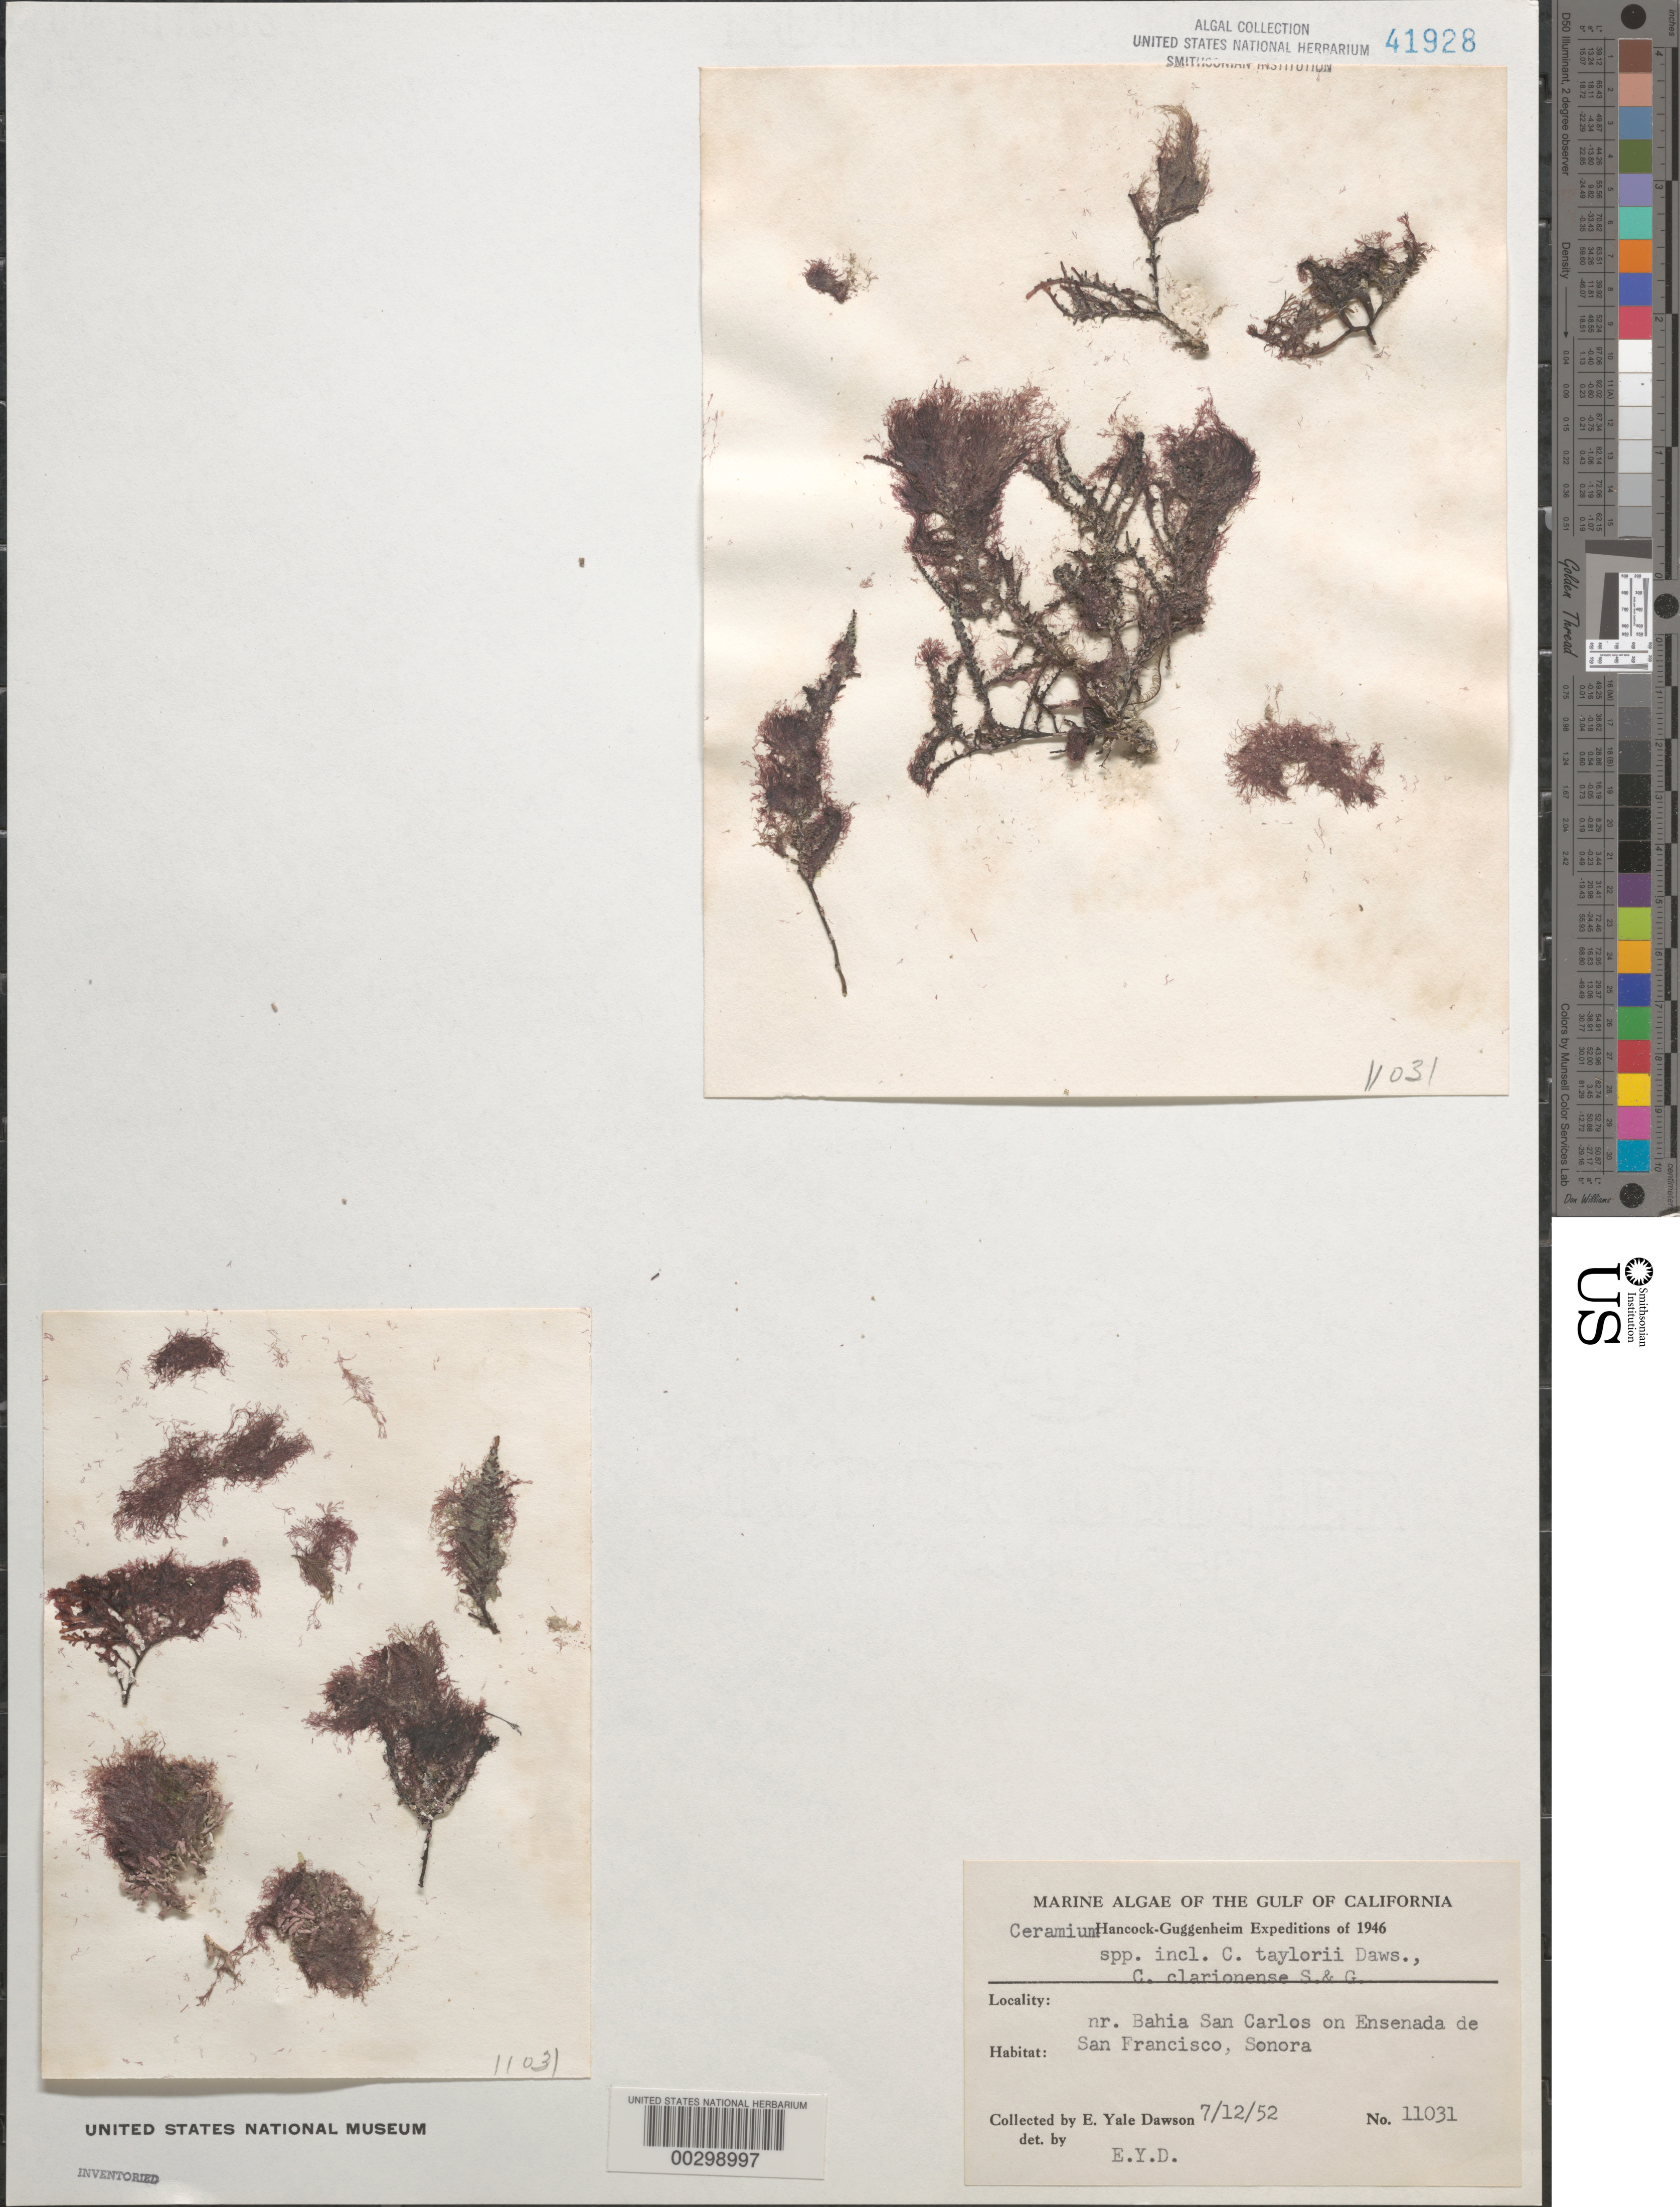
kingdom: Plantae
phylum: Rhodophyta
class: Florideophyceae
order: Ceramiales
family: Ceramiaceae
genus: Gayliella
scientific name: Gayliella taylorii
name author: (E.Y. Dawson) T.O. Cho & S.M. Boo in T.O. Cho et al.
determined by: Algae name updating Project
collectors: E. Y. Dawson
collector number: EYD 11031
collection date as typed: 12 Jul 1952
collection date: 1952-07-12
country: Mexico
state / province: Sonora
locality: Ensenada de San Francisco, near Bahia San Carlos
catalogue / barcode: US 41928